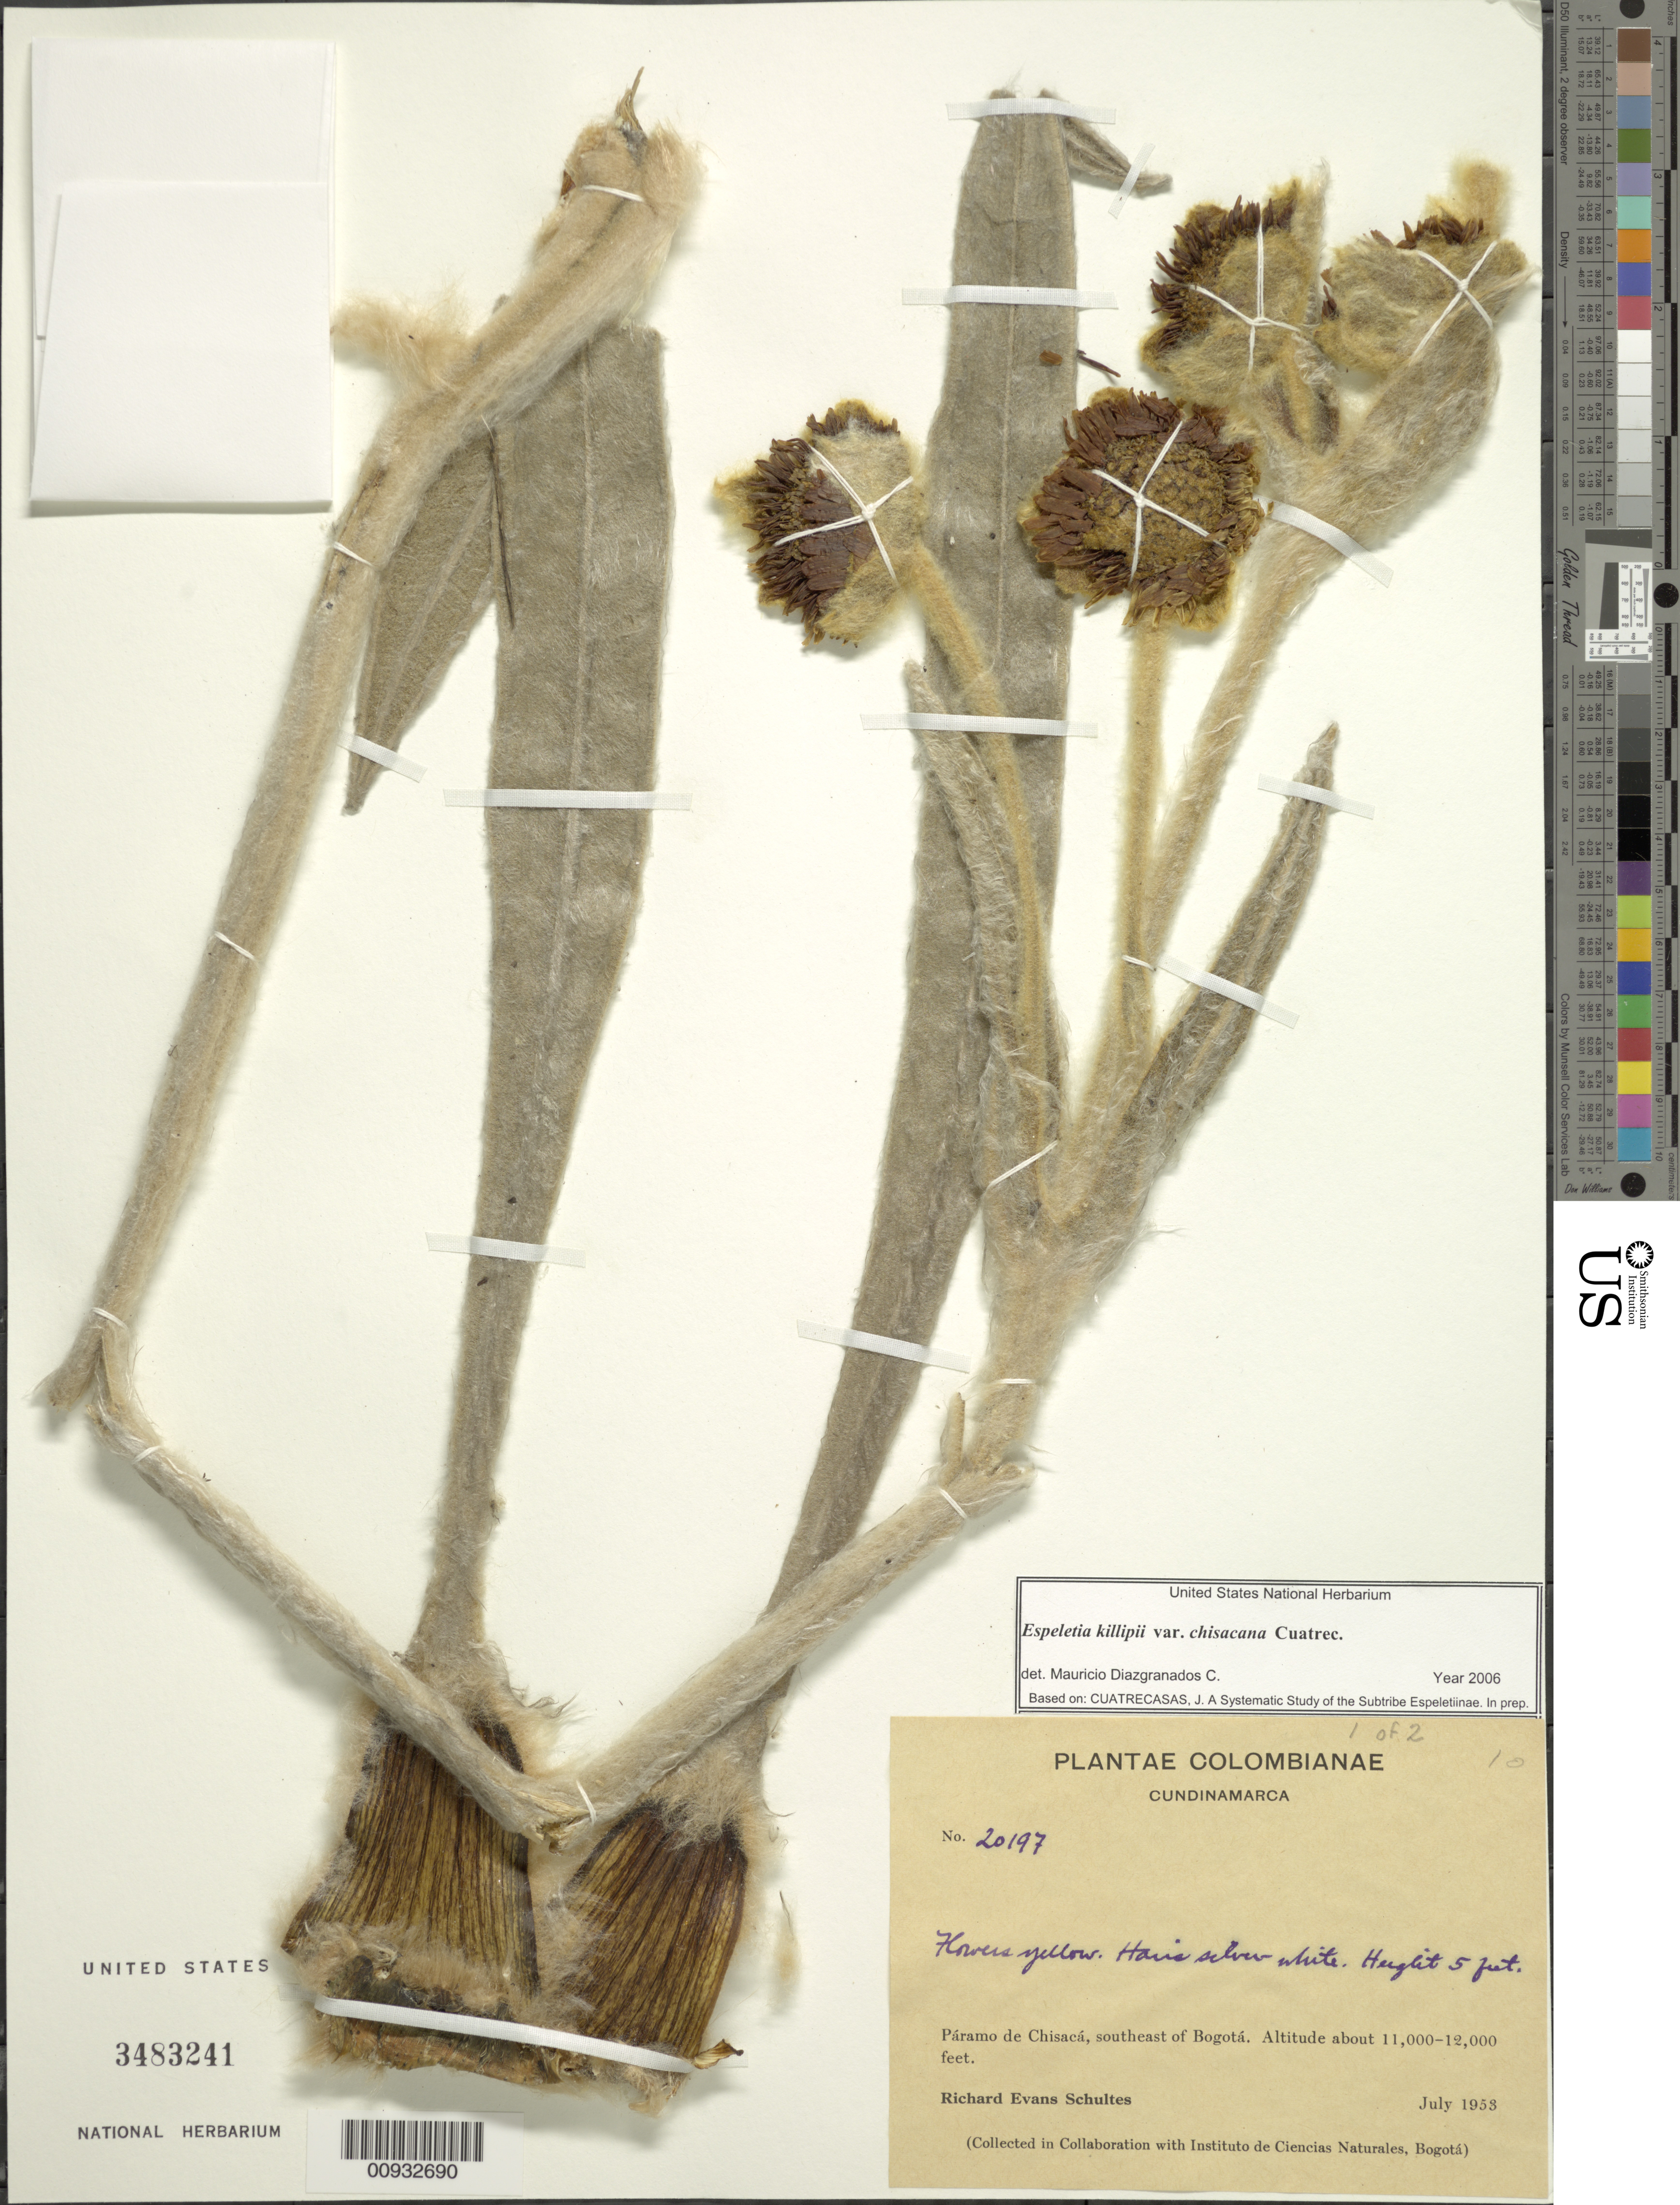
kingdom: Plantae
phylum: Tracheophyta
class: Magnoliopsida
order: Asterales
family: Asteraceae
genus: Espeletia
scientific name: Espeletia killipii var. chisacana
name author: Cuatrec.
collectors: R. E. Schultes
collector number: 20197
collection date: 1953-07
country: Colombia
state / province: Cundinamarca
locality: Paramo de Chisaca, southeast of Bogota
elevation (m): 3353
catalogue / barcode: US 3483241